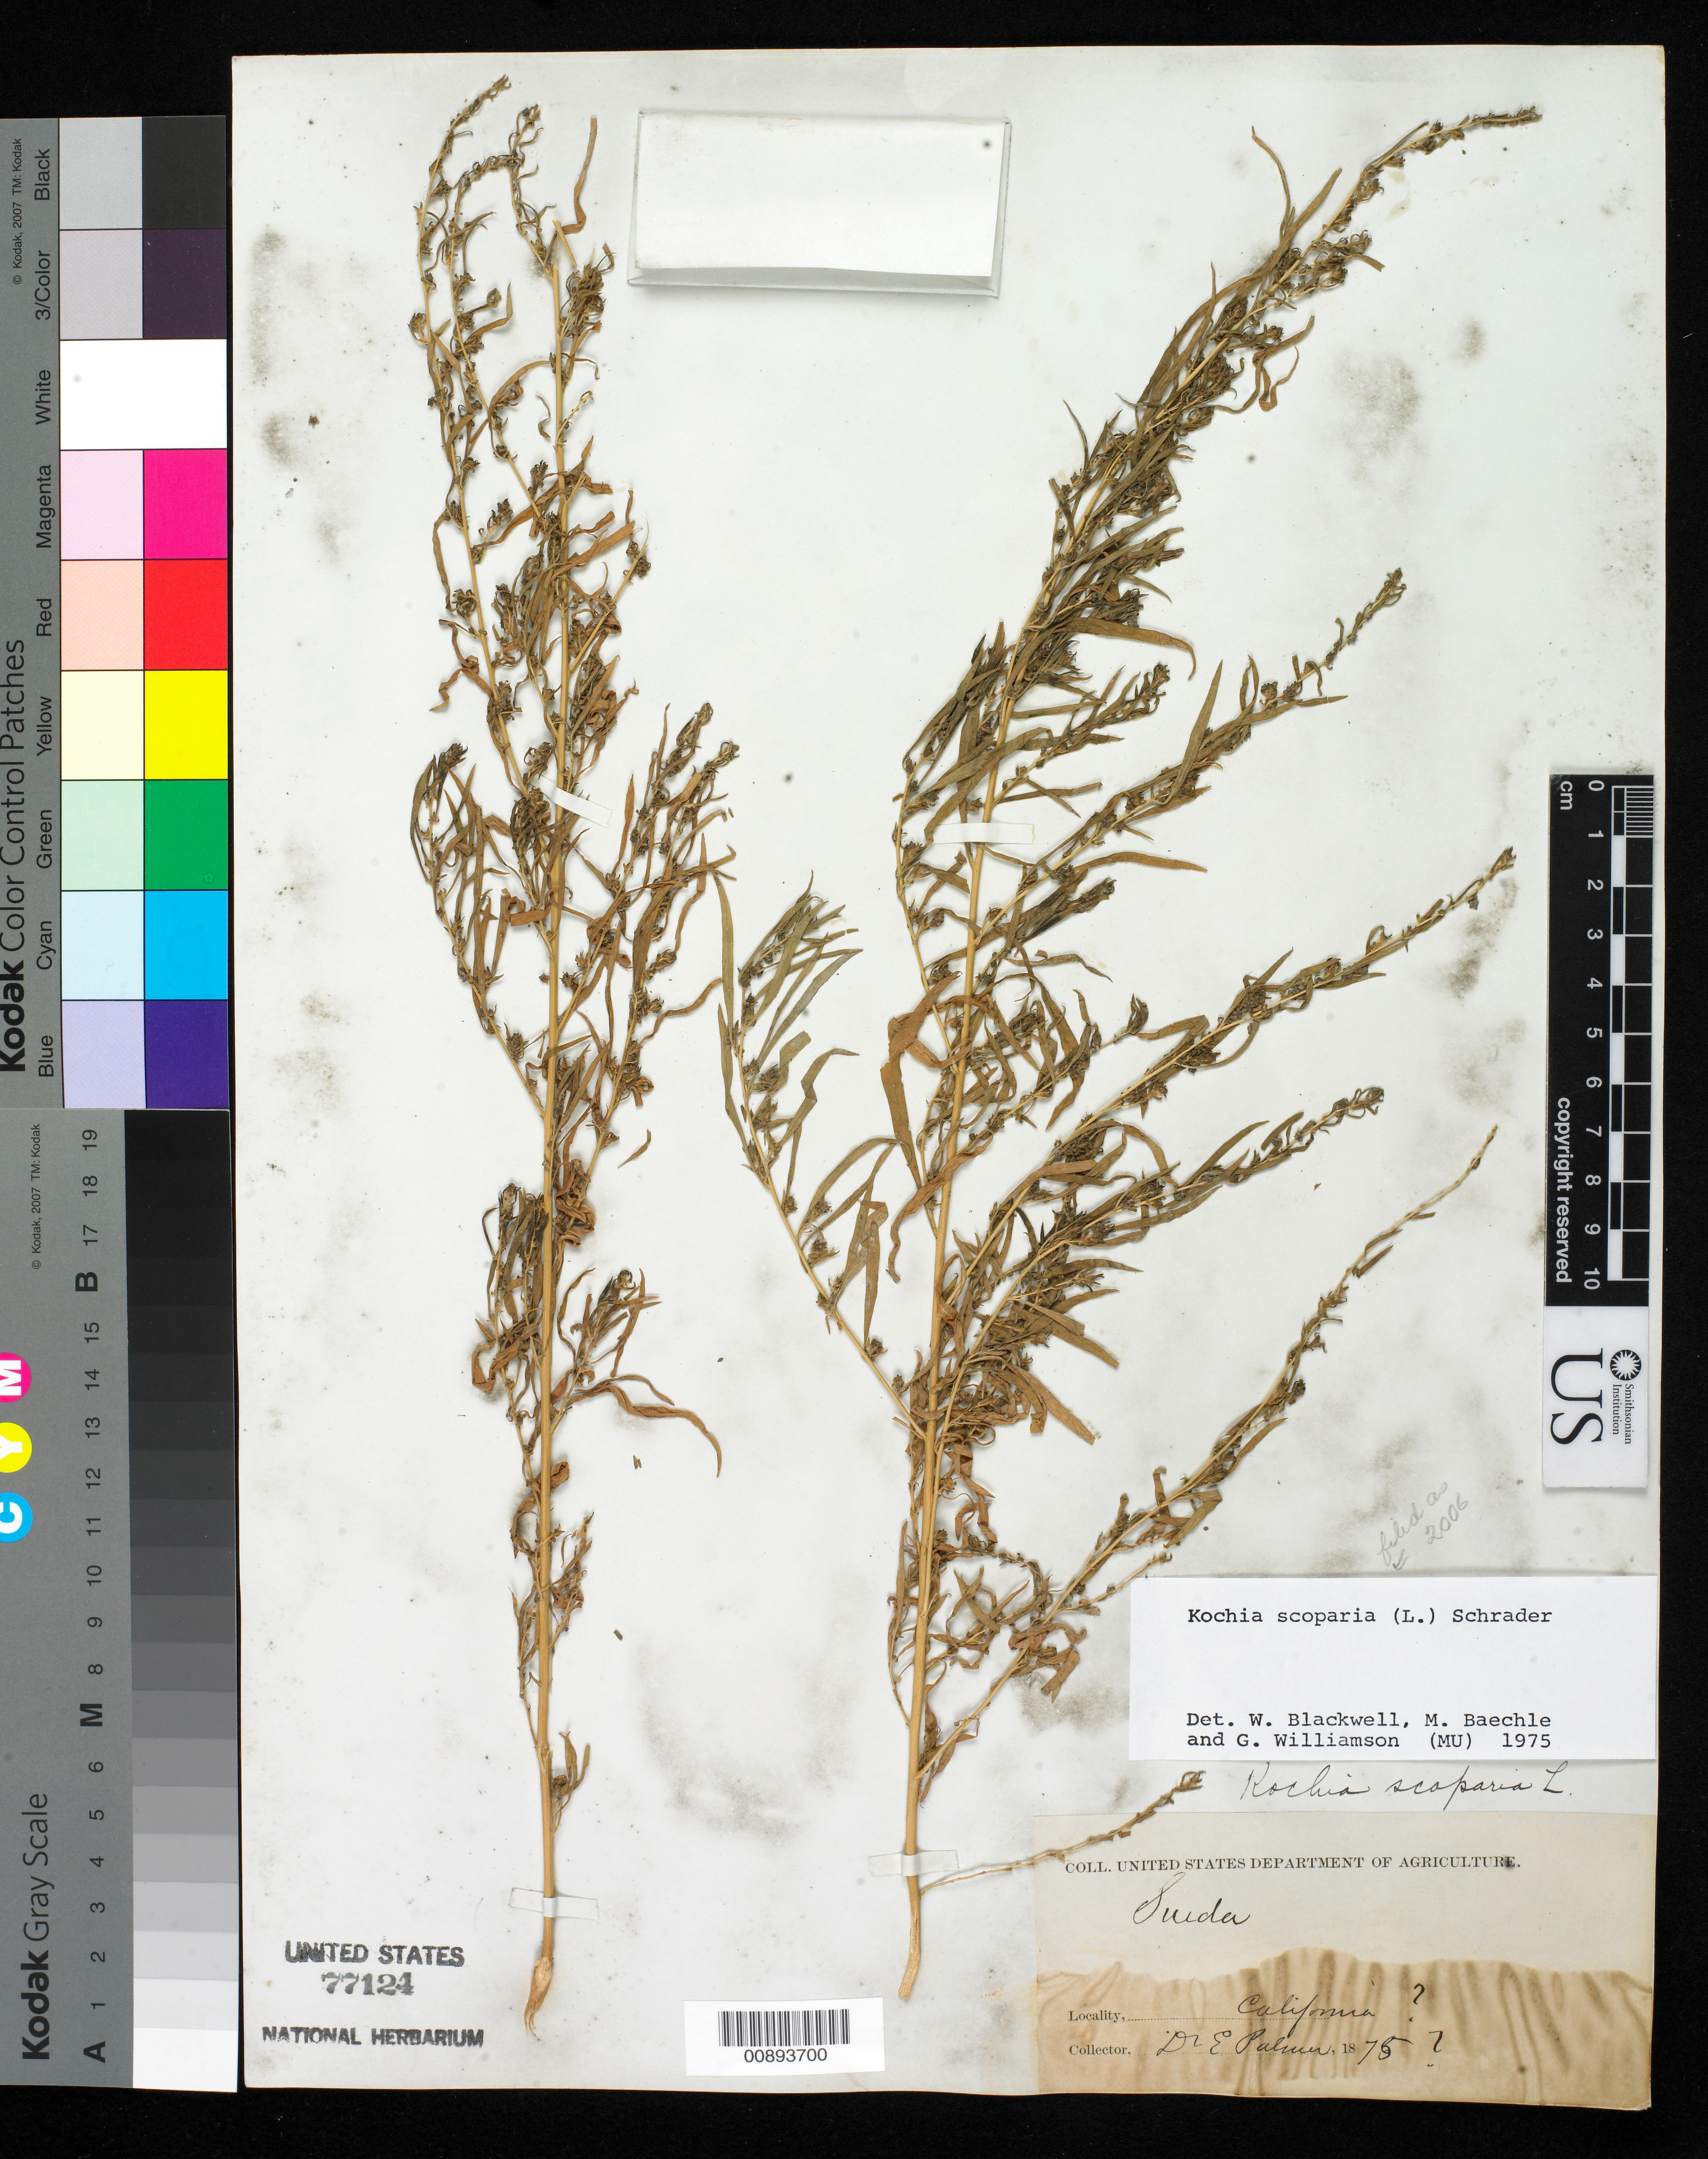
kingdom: Plantae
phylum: Tracheophyta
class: Magnoliopsida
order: Caryophyllales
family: Amaranthaceae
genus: Bassia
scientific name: Bassia scoparia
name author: (L.) Voss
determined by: U.S. National Herbarium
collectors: E. Palmer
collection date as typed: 1875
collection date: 1875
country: United States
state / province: California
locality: California.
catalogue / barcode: US 77124